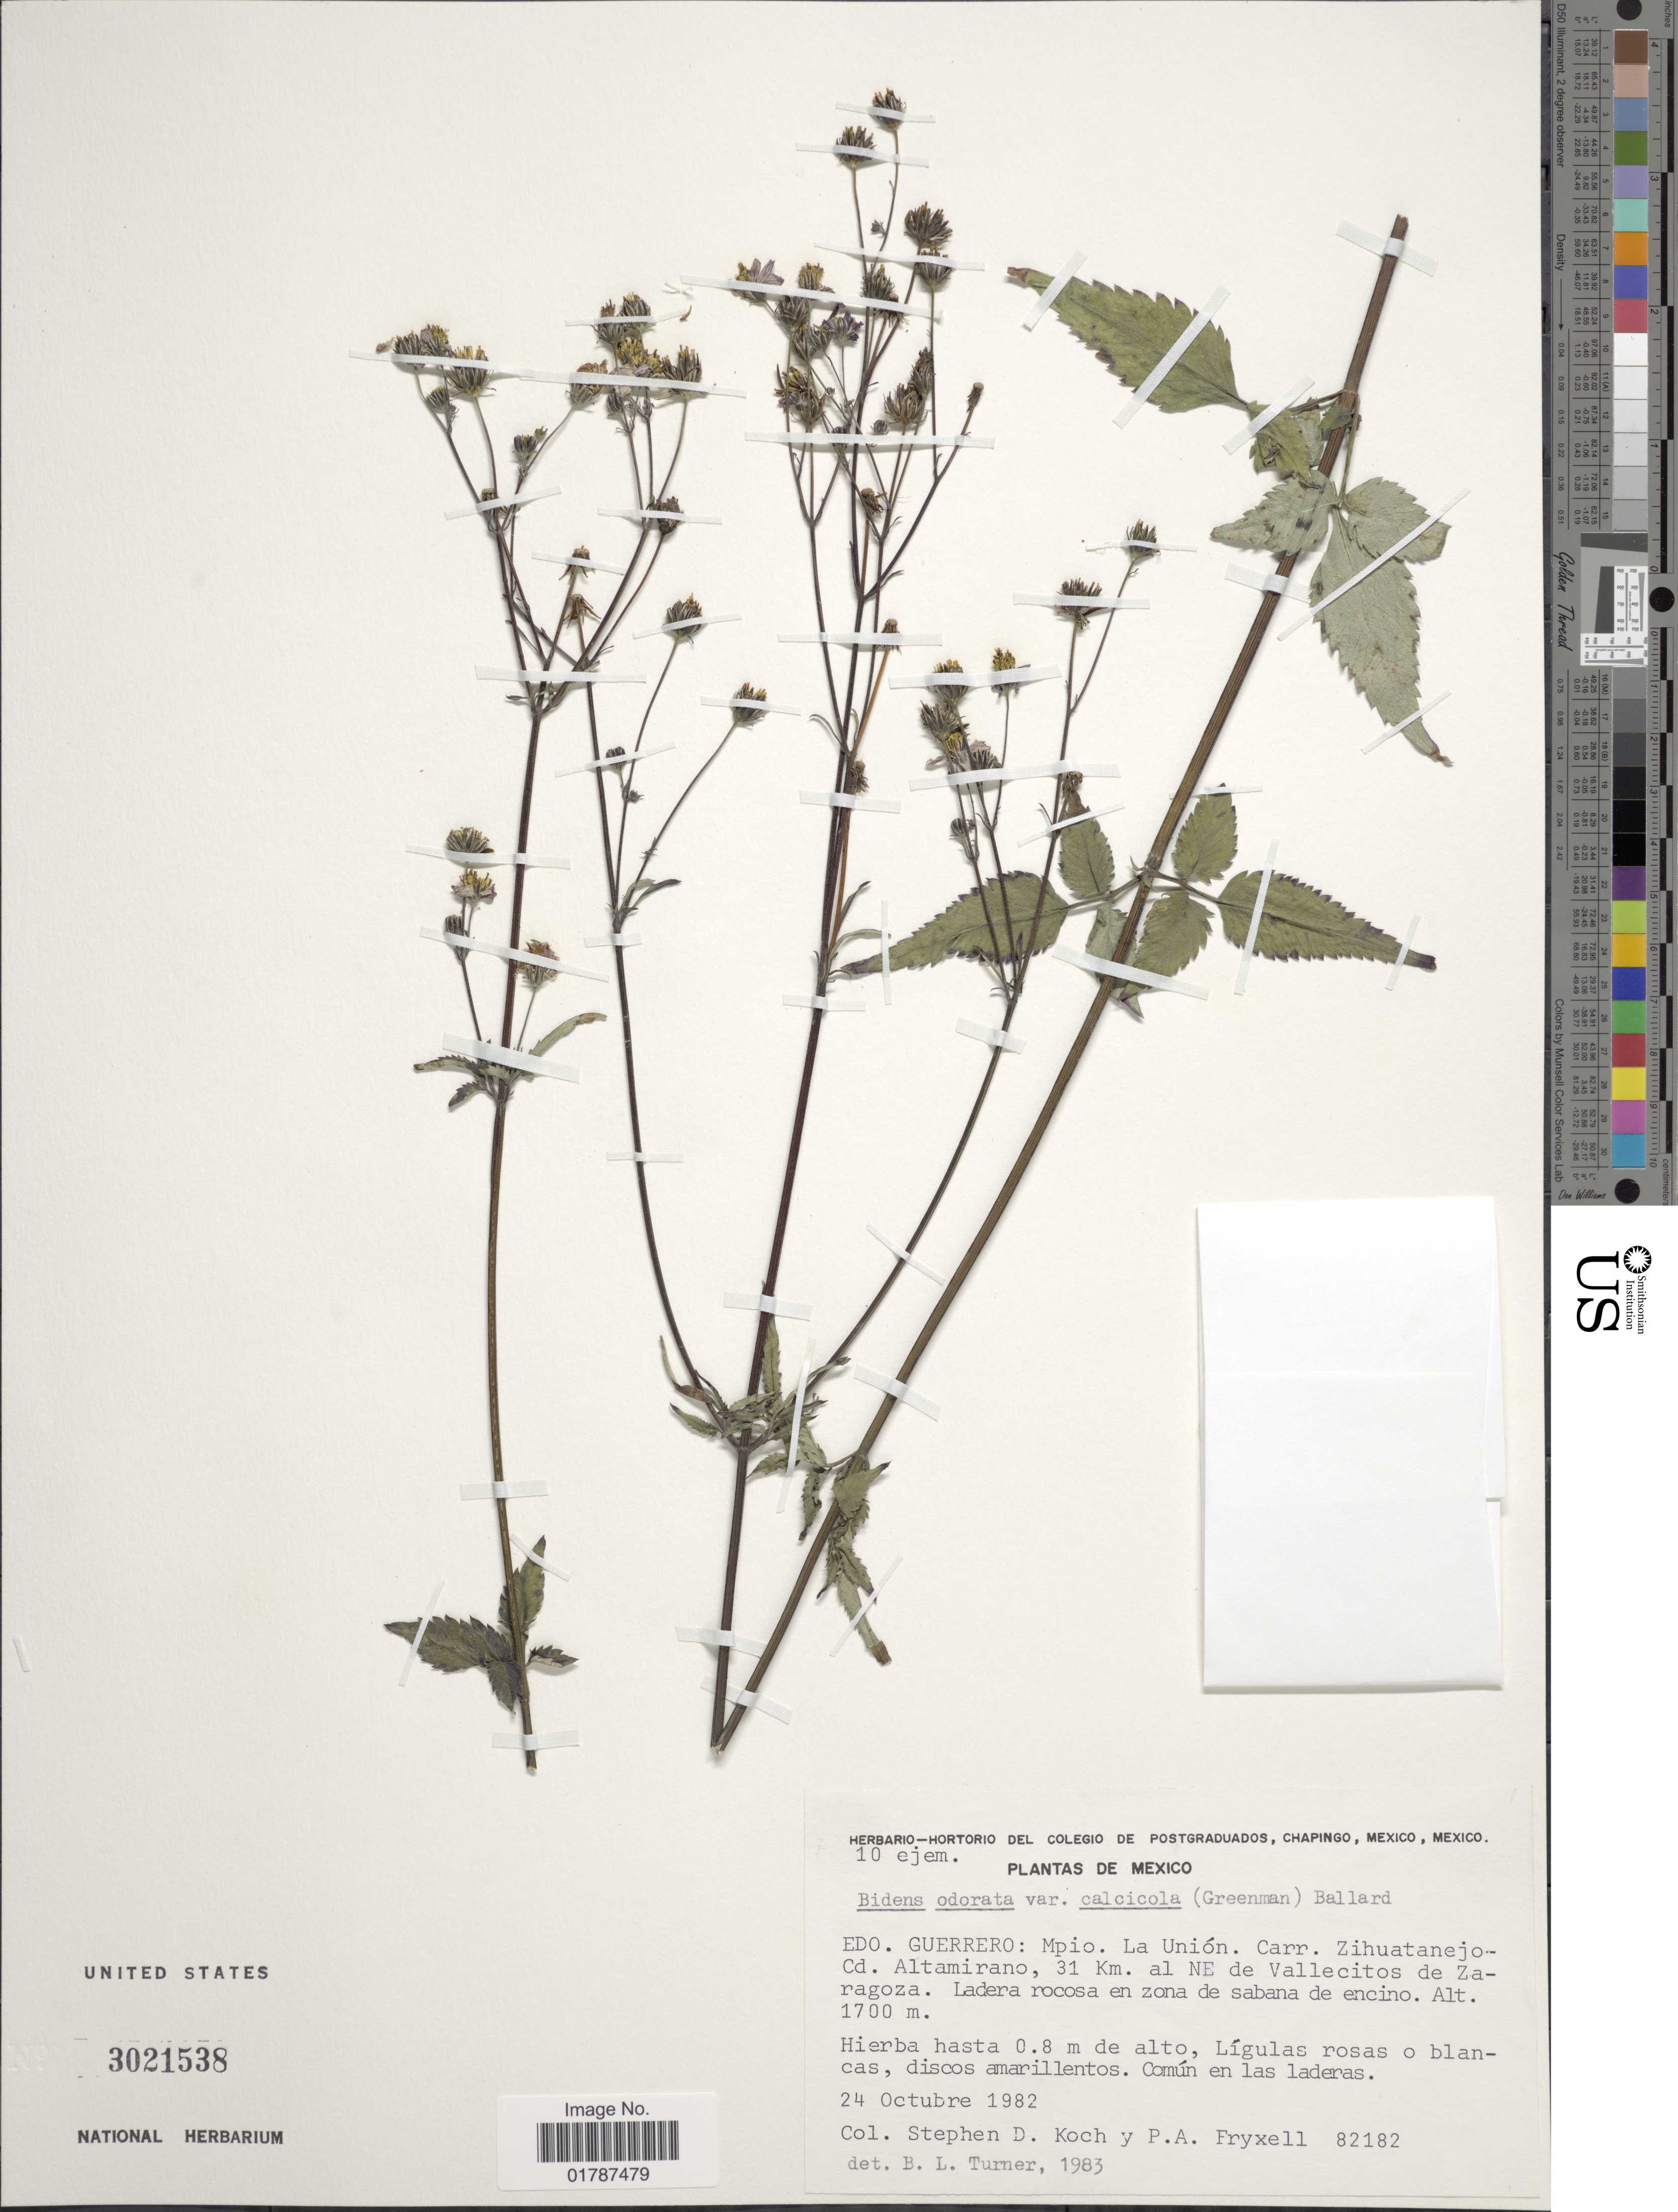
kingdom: Plantae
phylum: Tracheophyta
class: Magnoliopsida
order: Asterales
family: Asteraceae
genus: Bidens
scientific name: Bidens odorata var. calcicola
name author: (Greenm.) Ballard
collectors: S. D. Koch & P. A. Fryxell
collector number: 82182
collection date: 1982-10-24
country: Mexico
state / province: Guerrero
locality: Edo. Guerrero: Mpio. La Union, Carr. Zihuatanejo, Cd Altamirano, 31 km. al NE de Vallecitos de Zaragoza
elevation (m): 1700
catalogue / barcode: US 3021538